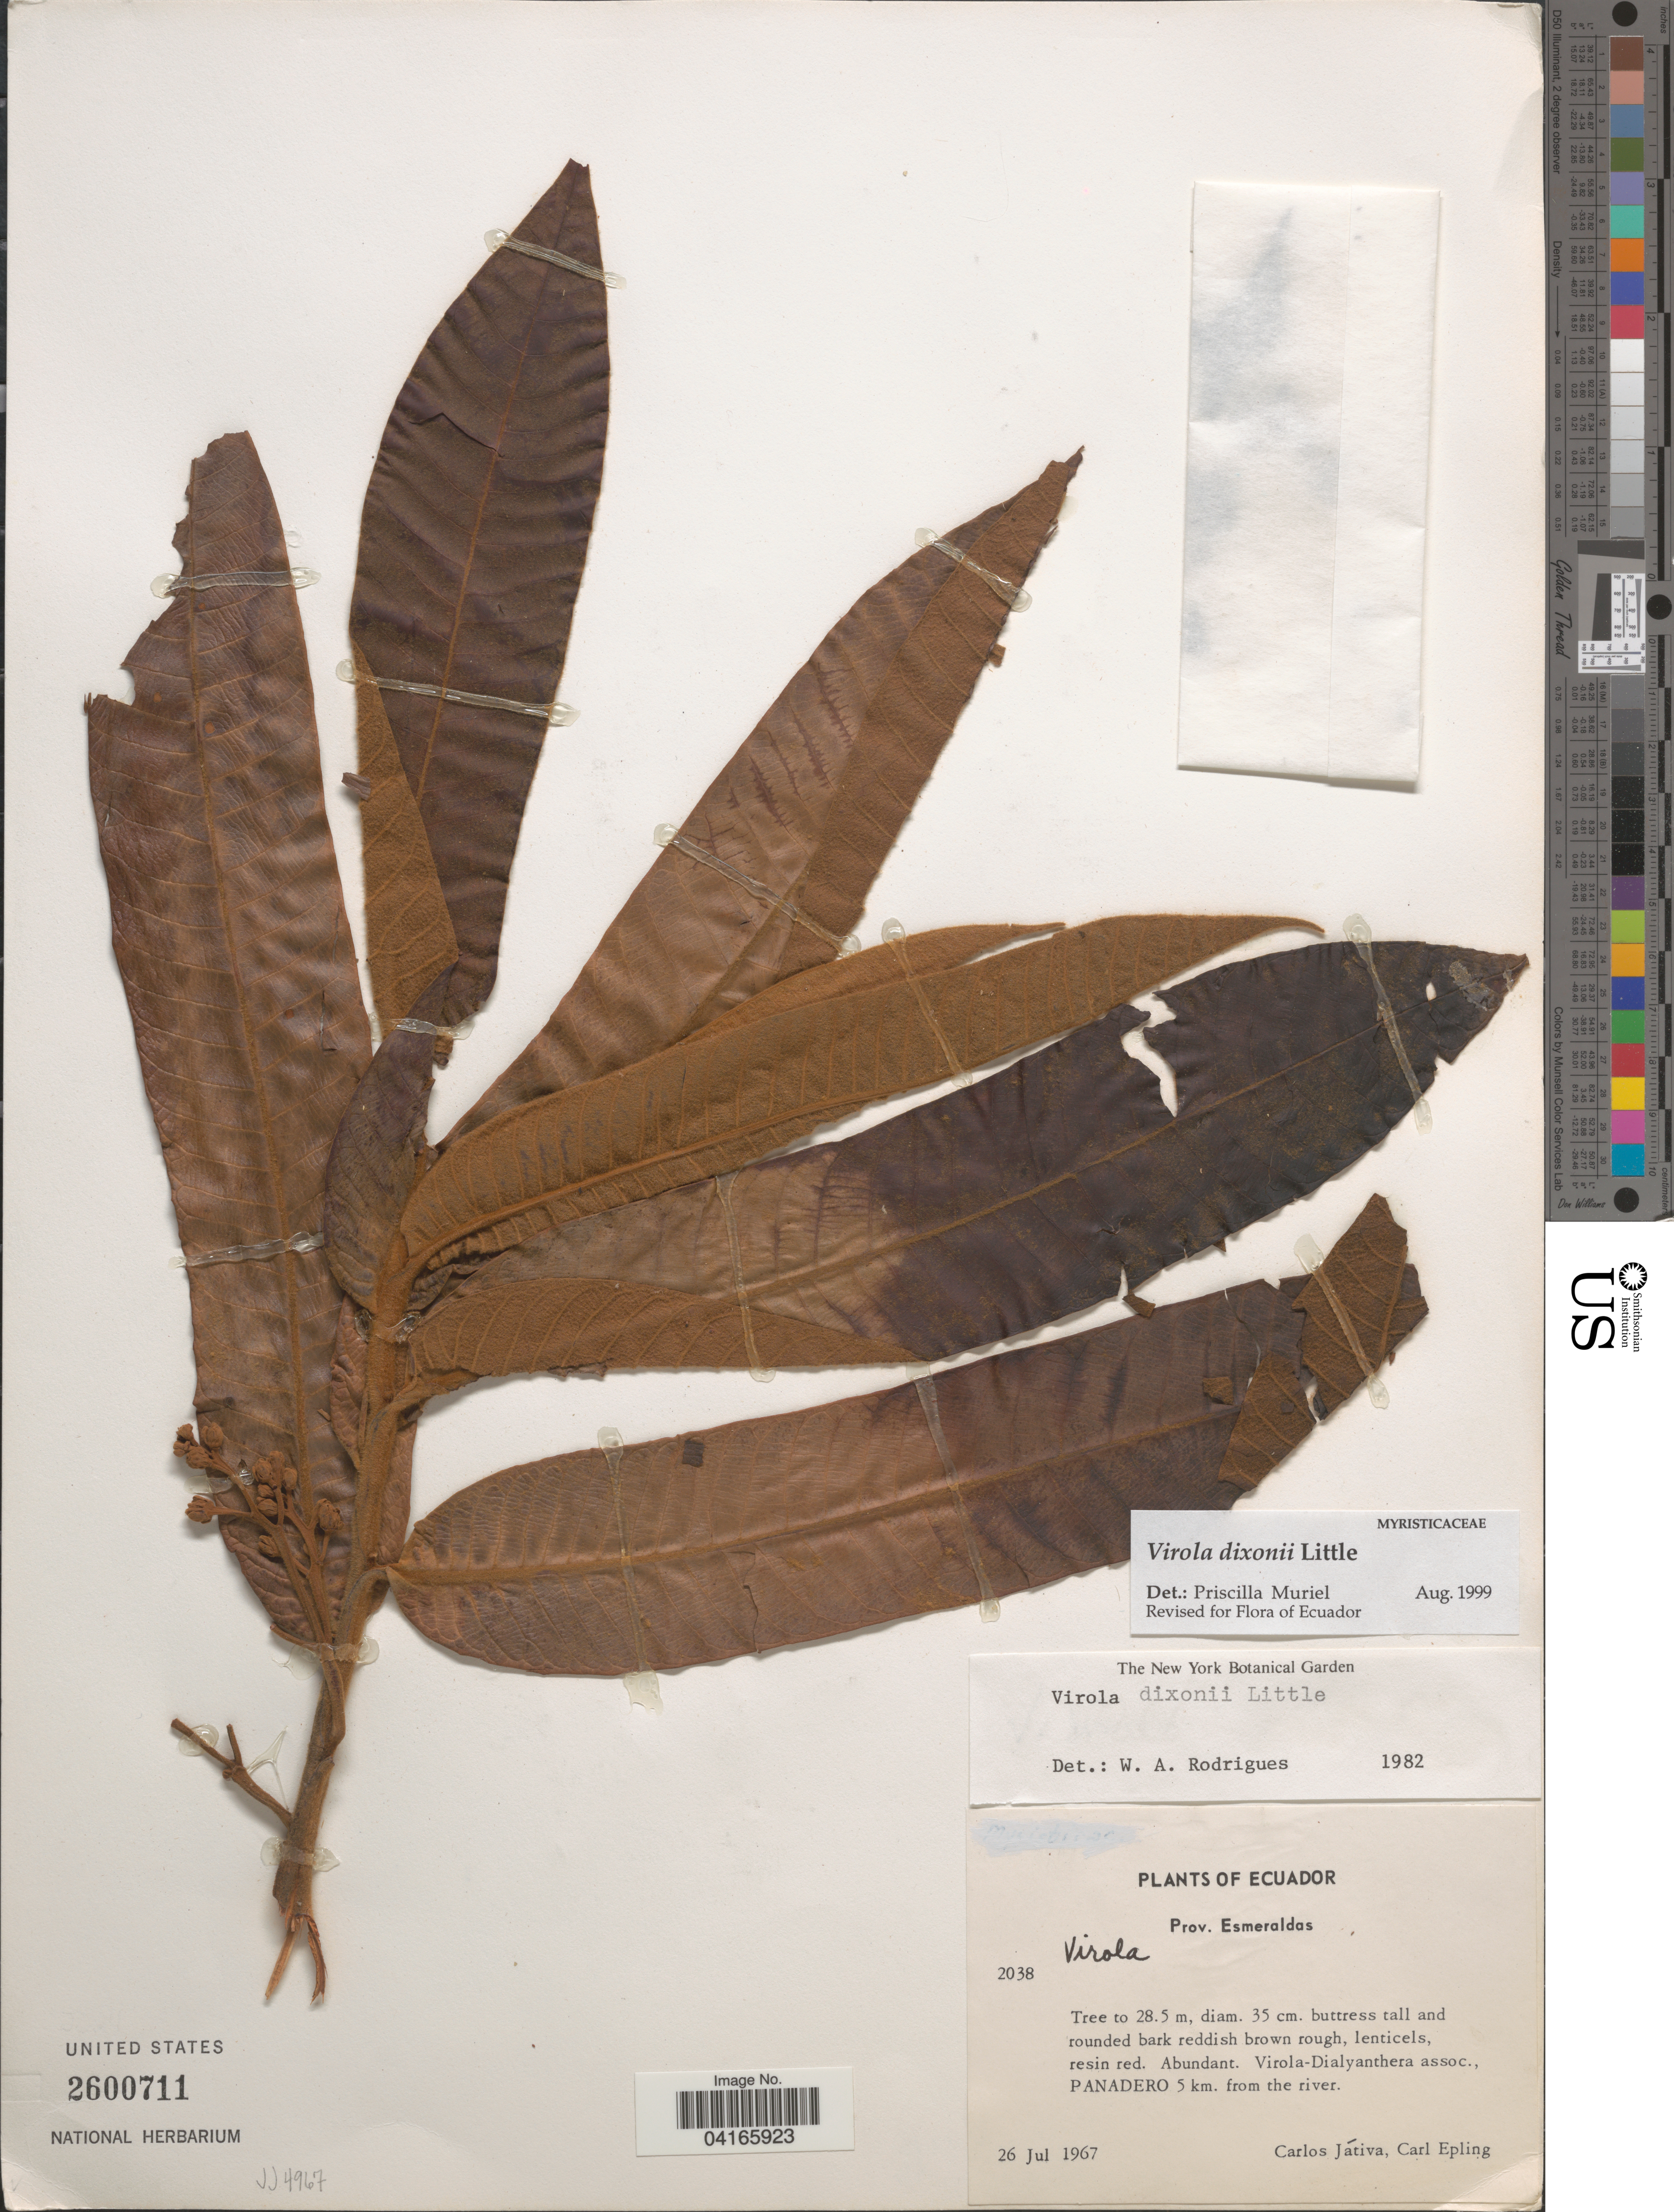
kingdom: Plantae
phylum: Tracheophyta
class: Magnoliopsida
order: Magnoliales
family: Myristicaceae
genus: Virola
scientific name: Virola dixonii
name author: Little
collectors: C. D. Játiva & C. C. Epling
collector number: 2038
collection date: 1967-07-26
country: Ecuador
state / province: Esmeraldas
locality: Panadero 5 km. from the river.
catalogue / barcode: US 2600711